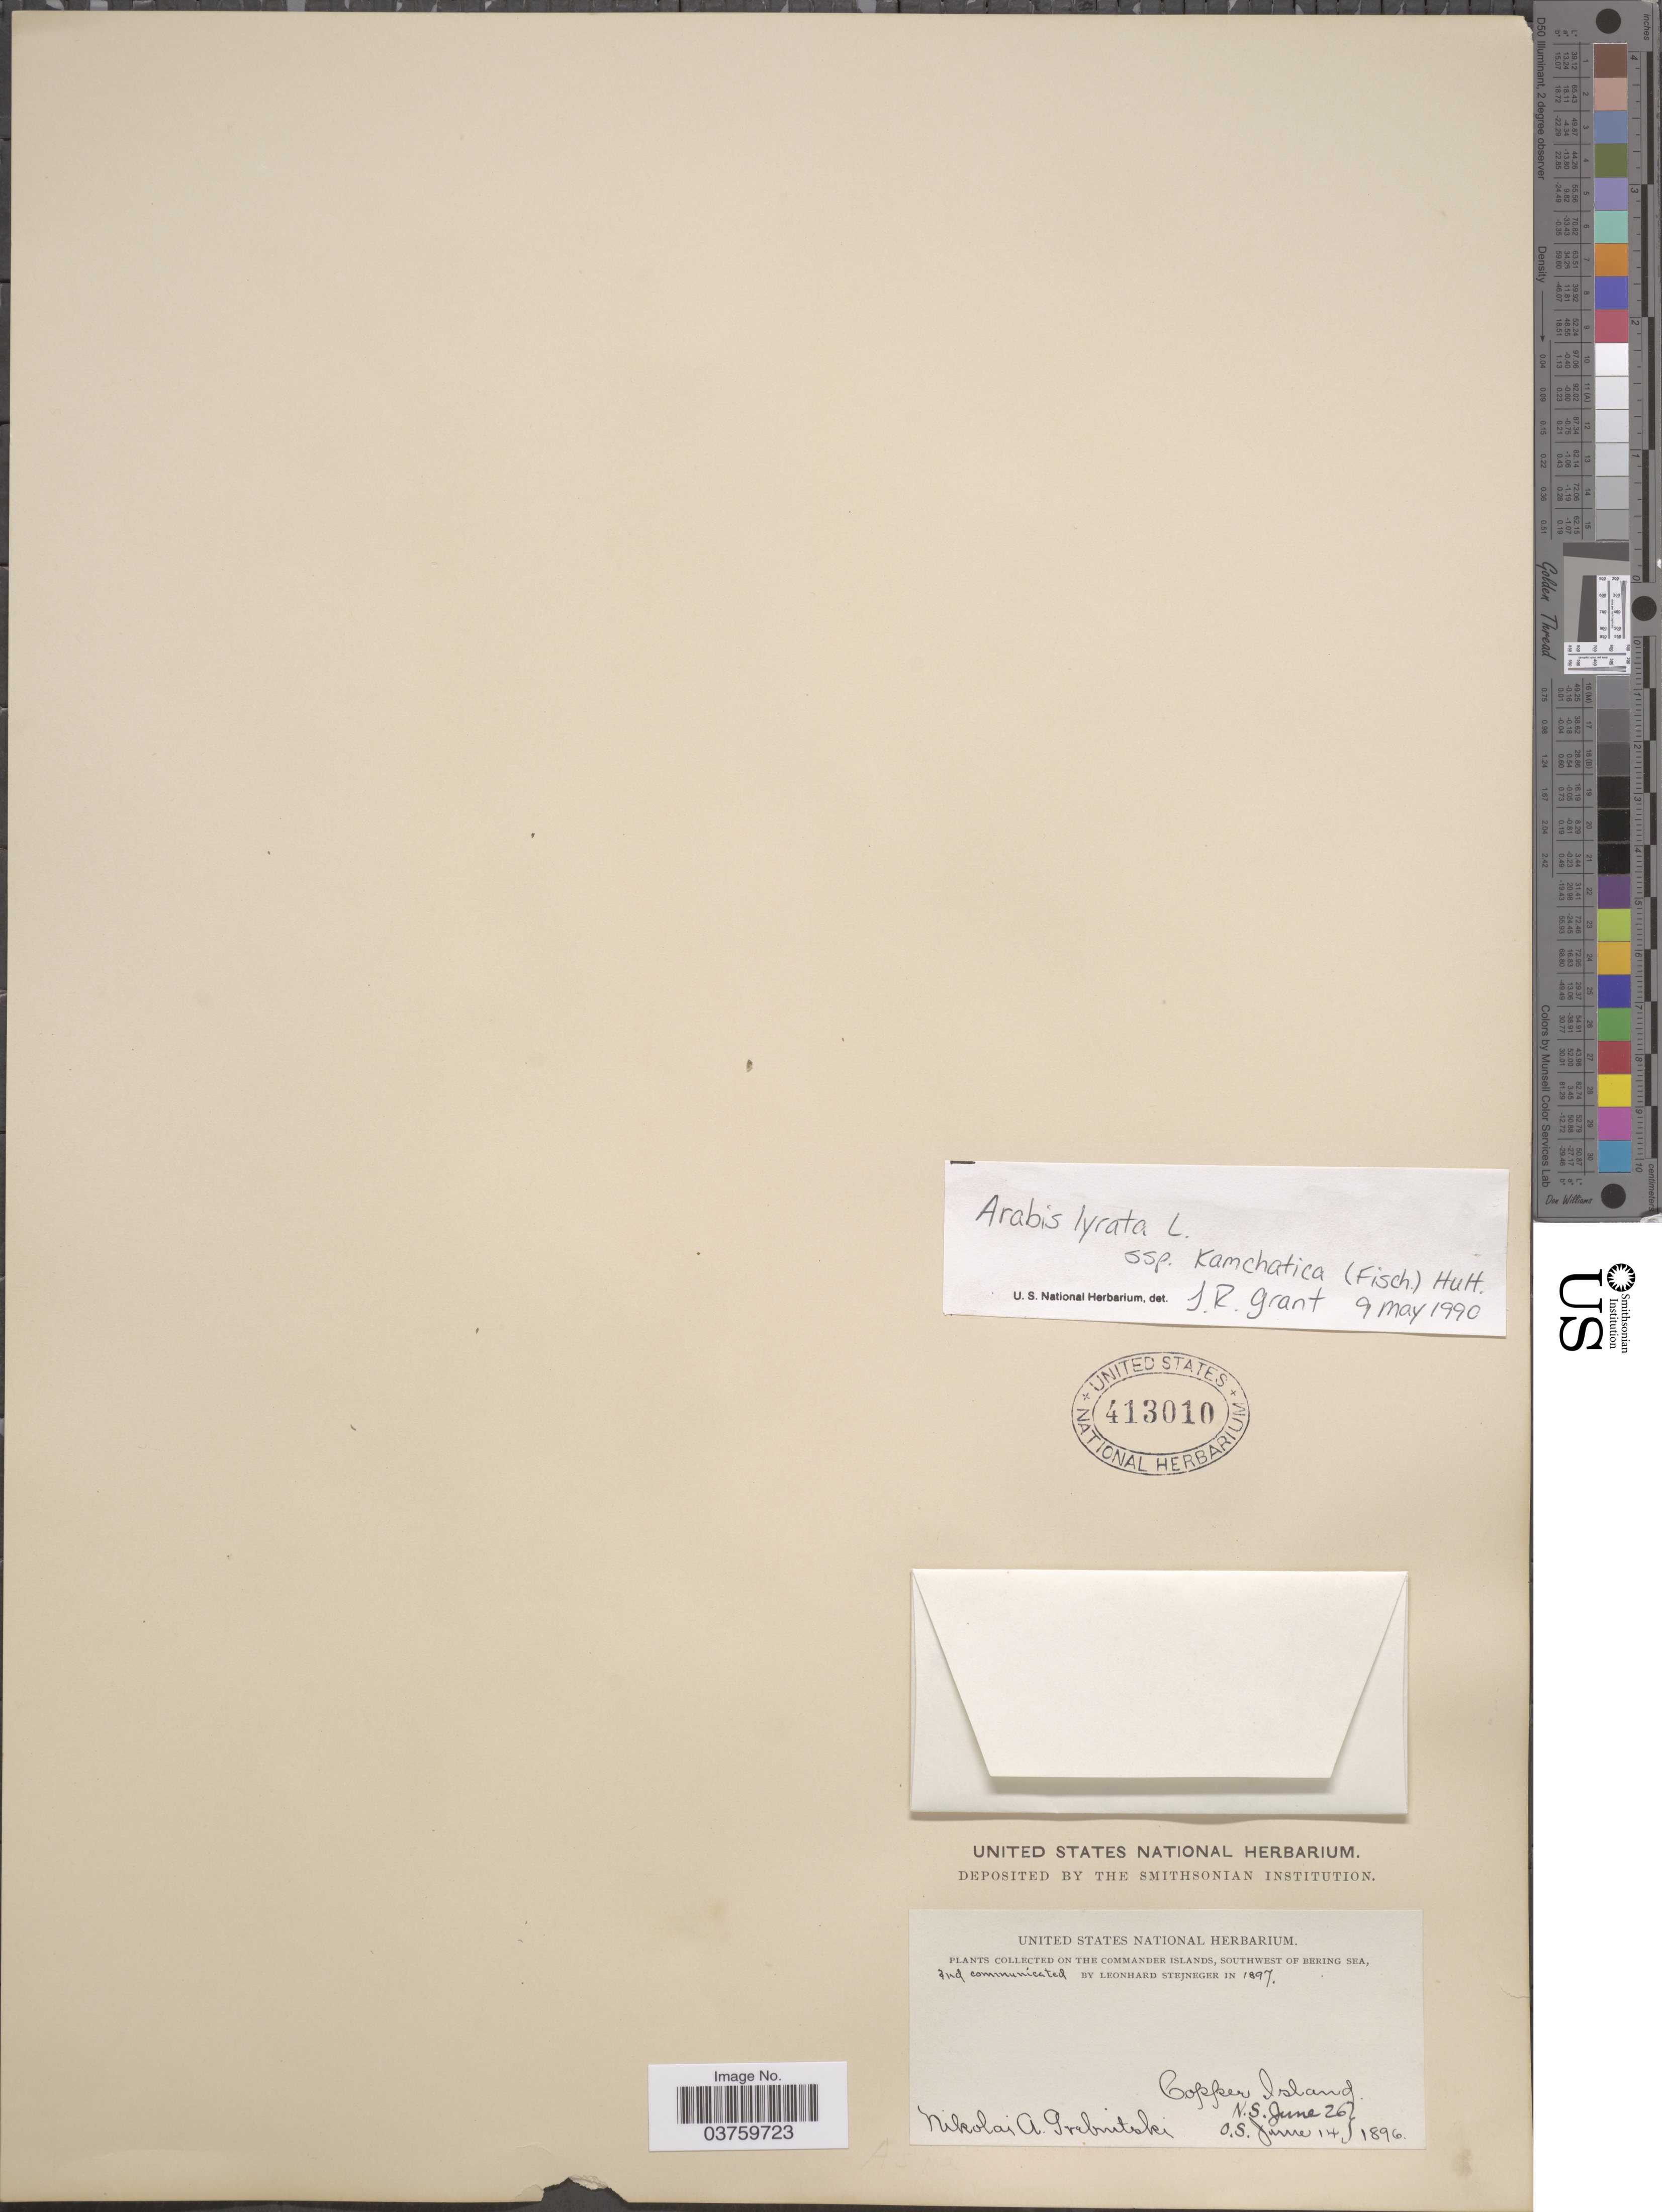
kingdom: Plantae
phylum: Tracheophyta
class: Magnoliopsida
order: Brassicales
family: Brassicaceae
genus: Arabis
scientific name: Arabis lyrata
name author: L.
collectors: N. Grebritski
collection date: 1896-06-14/1896-06-26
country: Russian Federation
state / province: Kamchatka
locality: On the Commander Islands, Southwest of Bering sea. Copper Island.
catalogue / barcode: US 413010